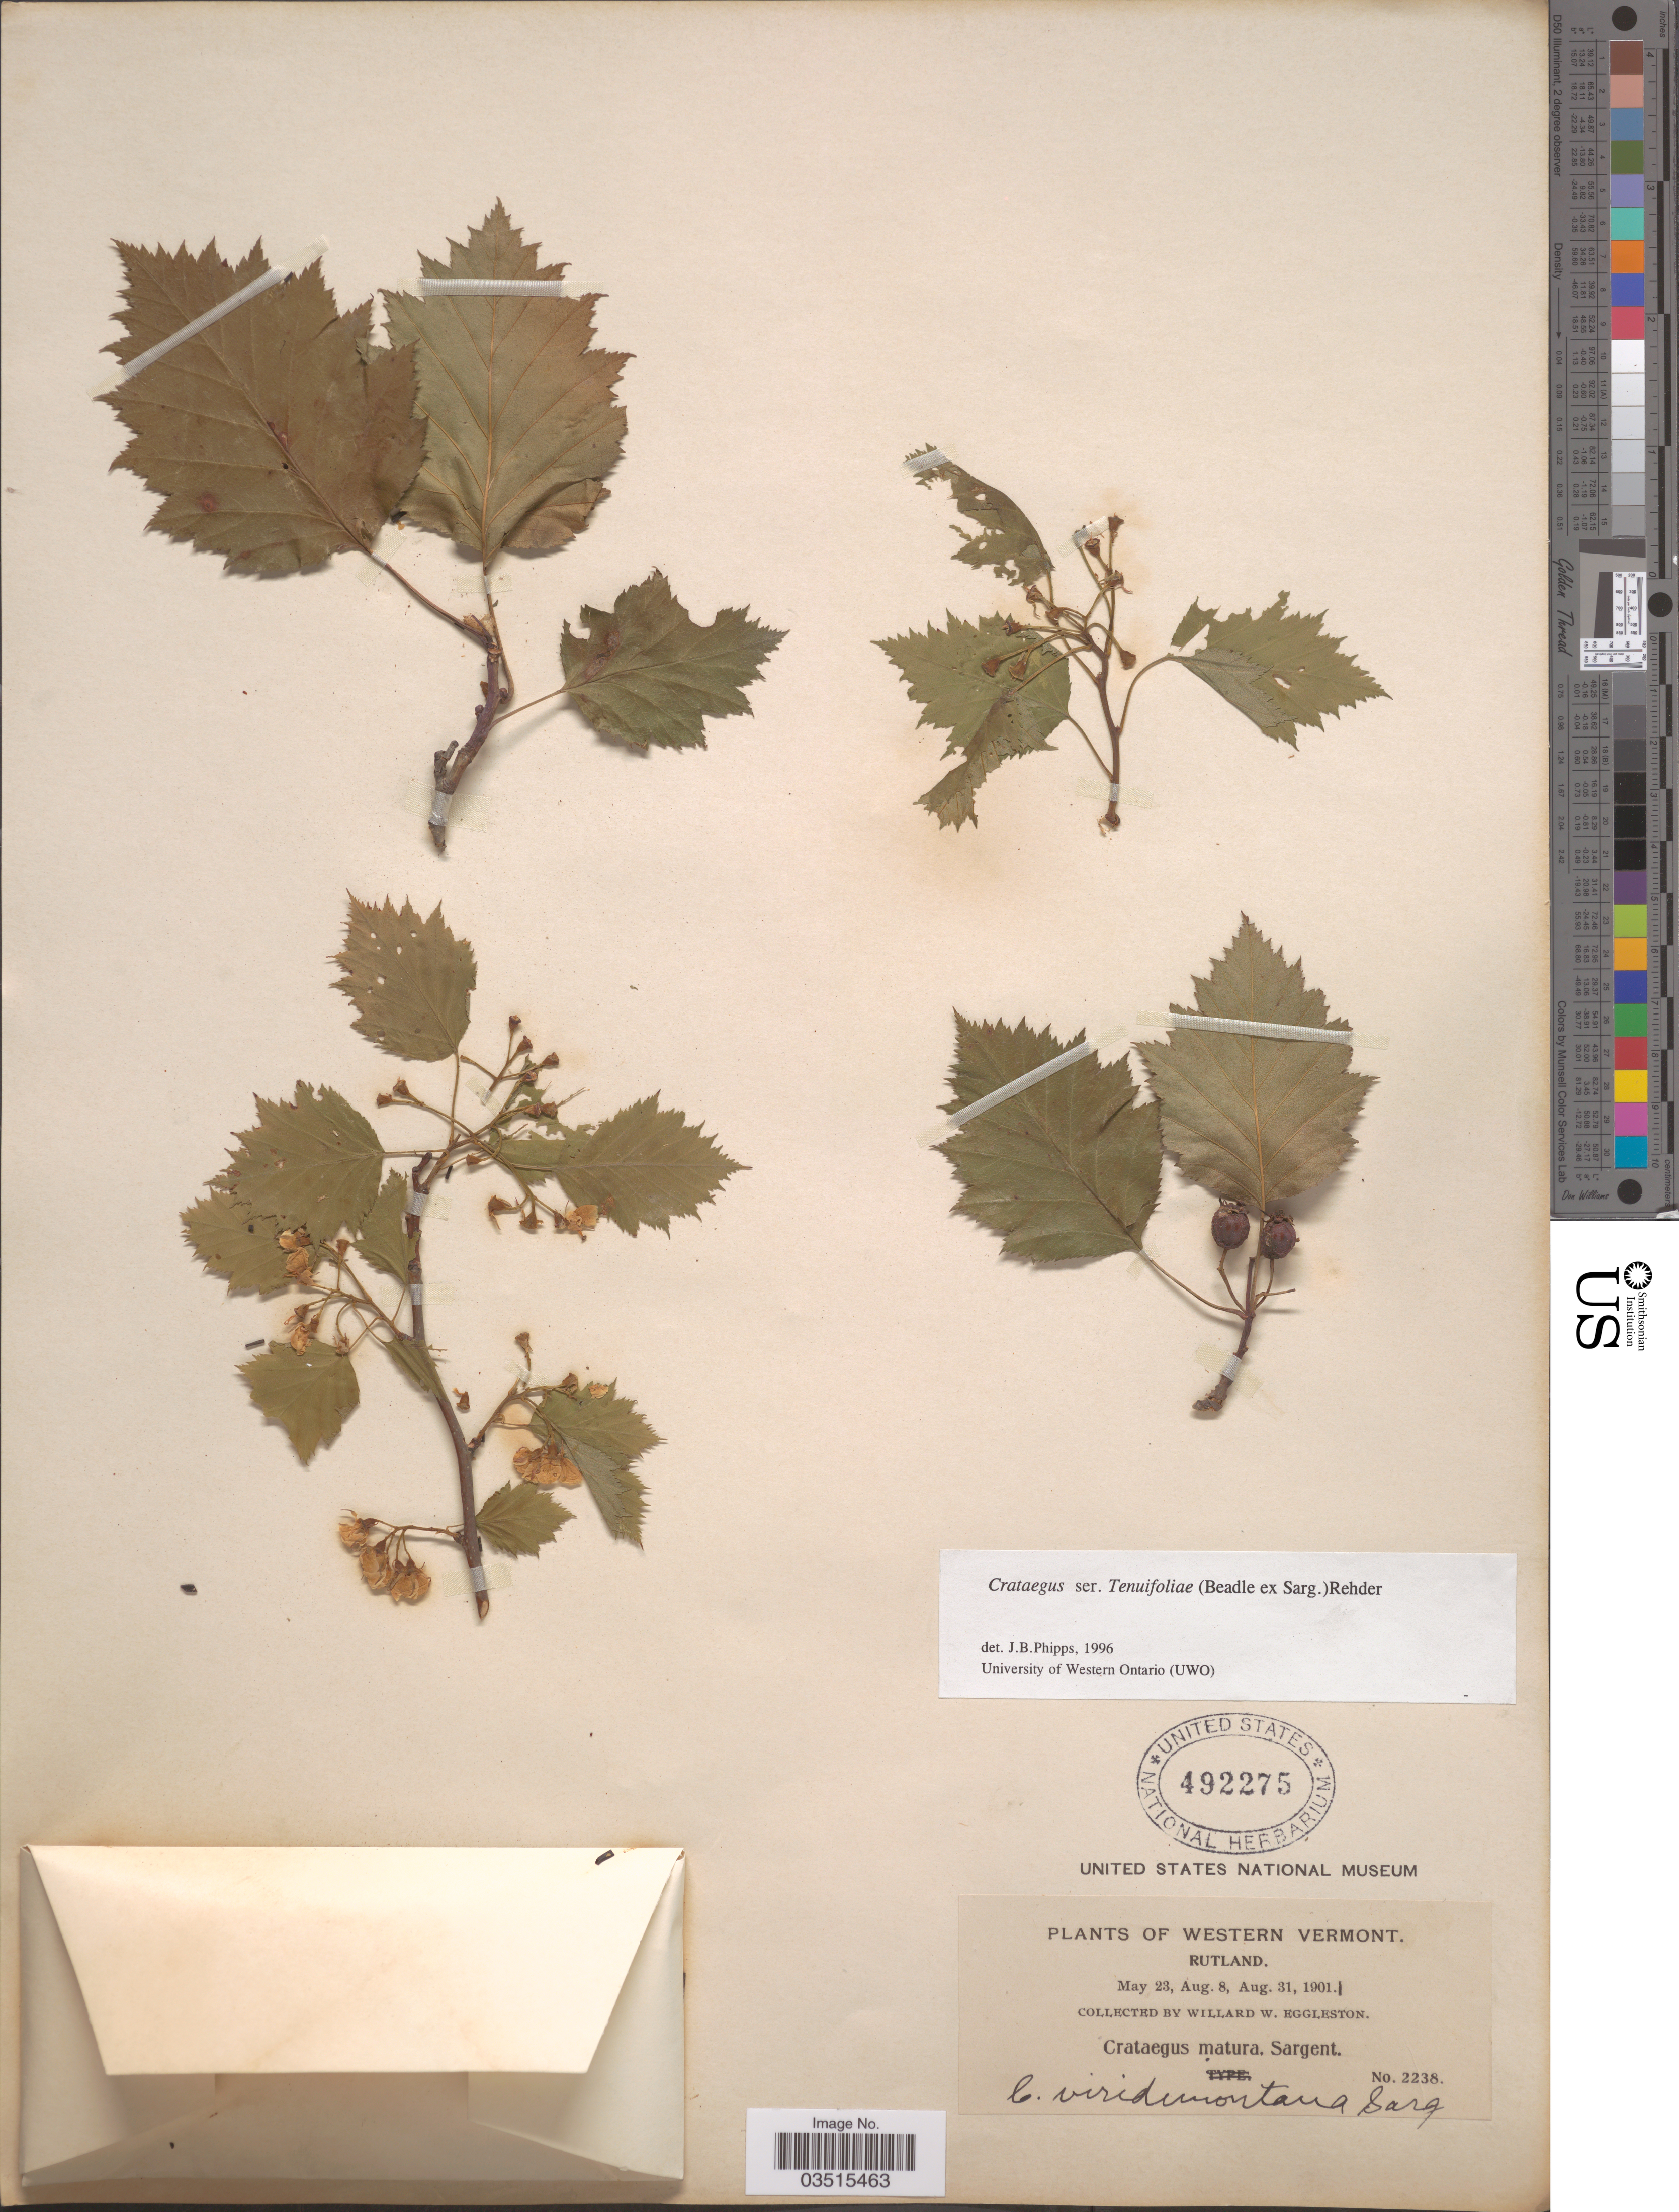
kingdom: Plantae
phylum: Tracheophyta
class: Magnoliopsida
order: Rosales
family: Rosaceae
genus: Crataegus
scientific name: Crataegus macrosperma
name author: Ashe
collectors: W. W. Eggleston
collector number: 2238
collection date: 1901-05-23/1901-08-31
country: United States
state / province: Vermont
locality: Western Vermont. Rutland.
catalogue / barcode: US 492275